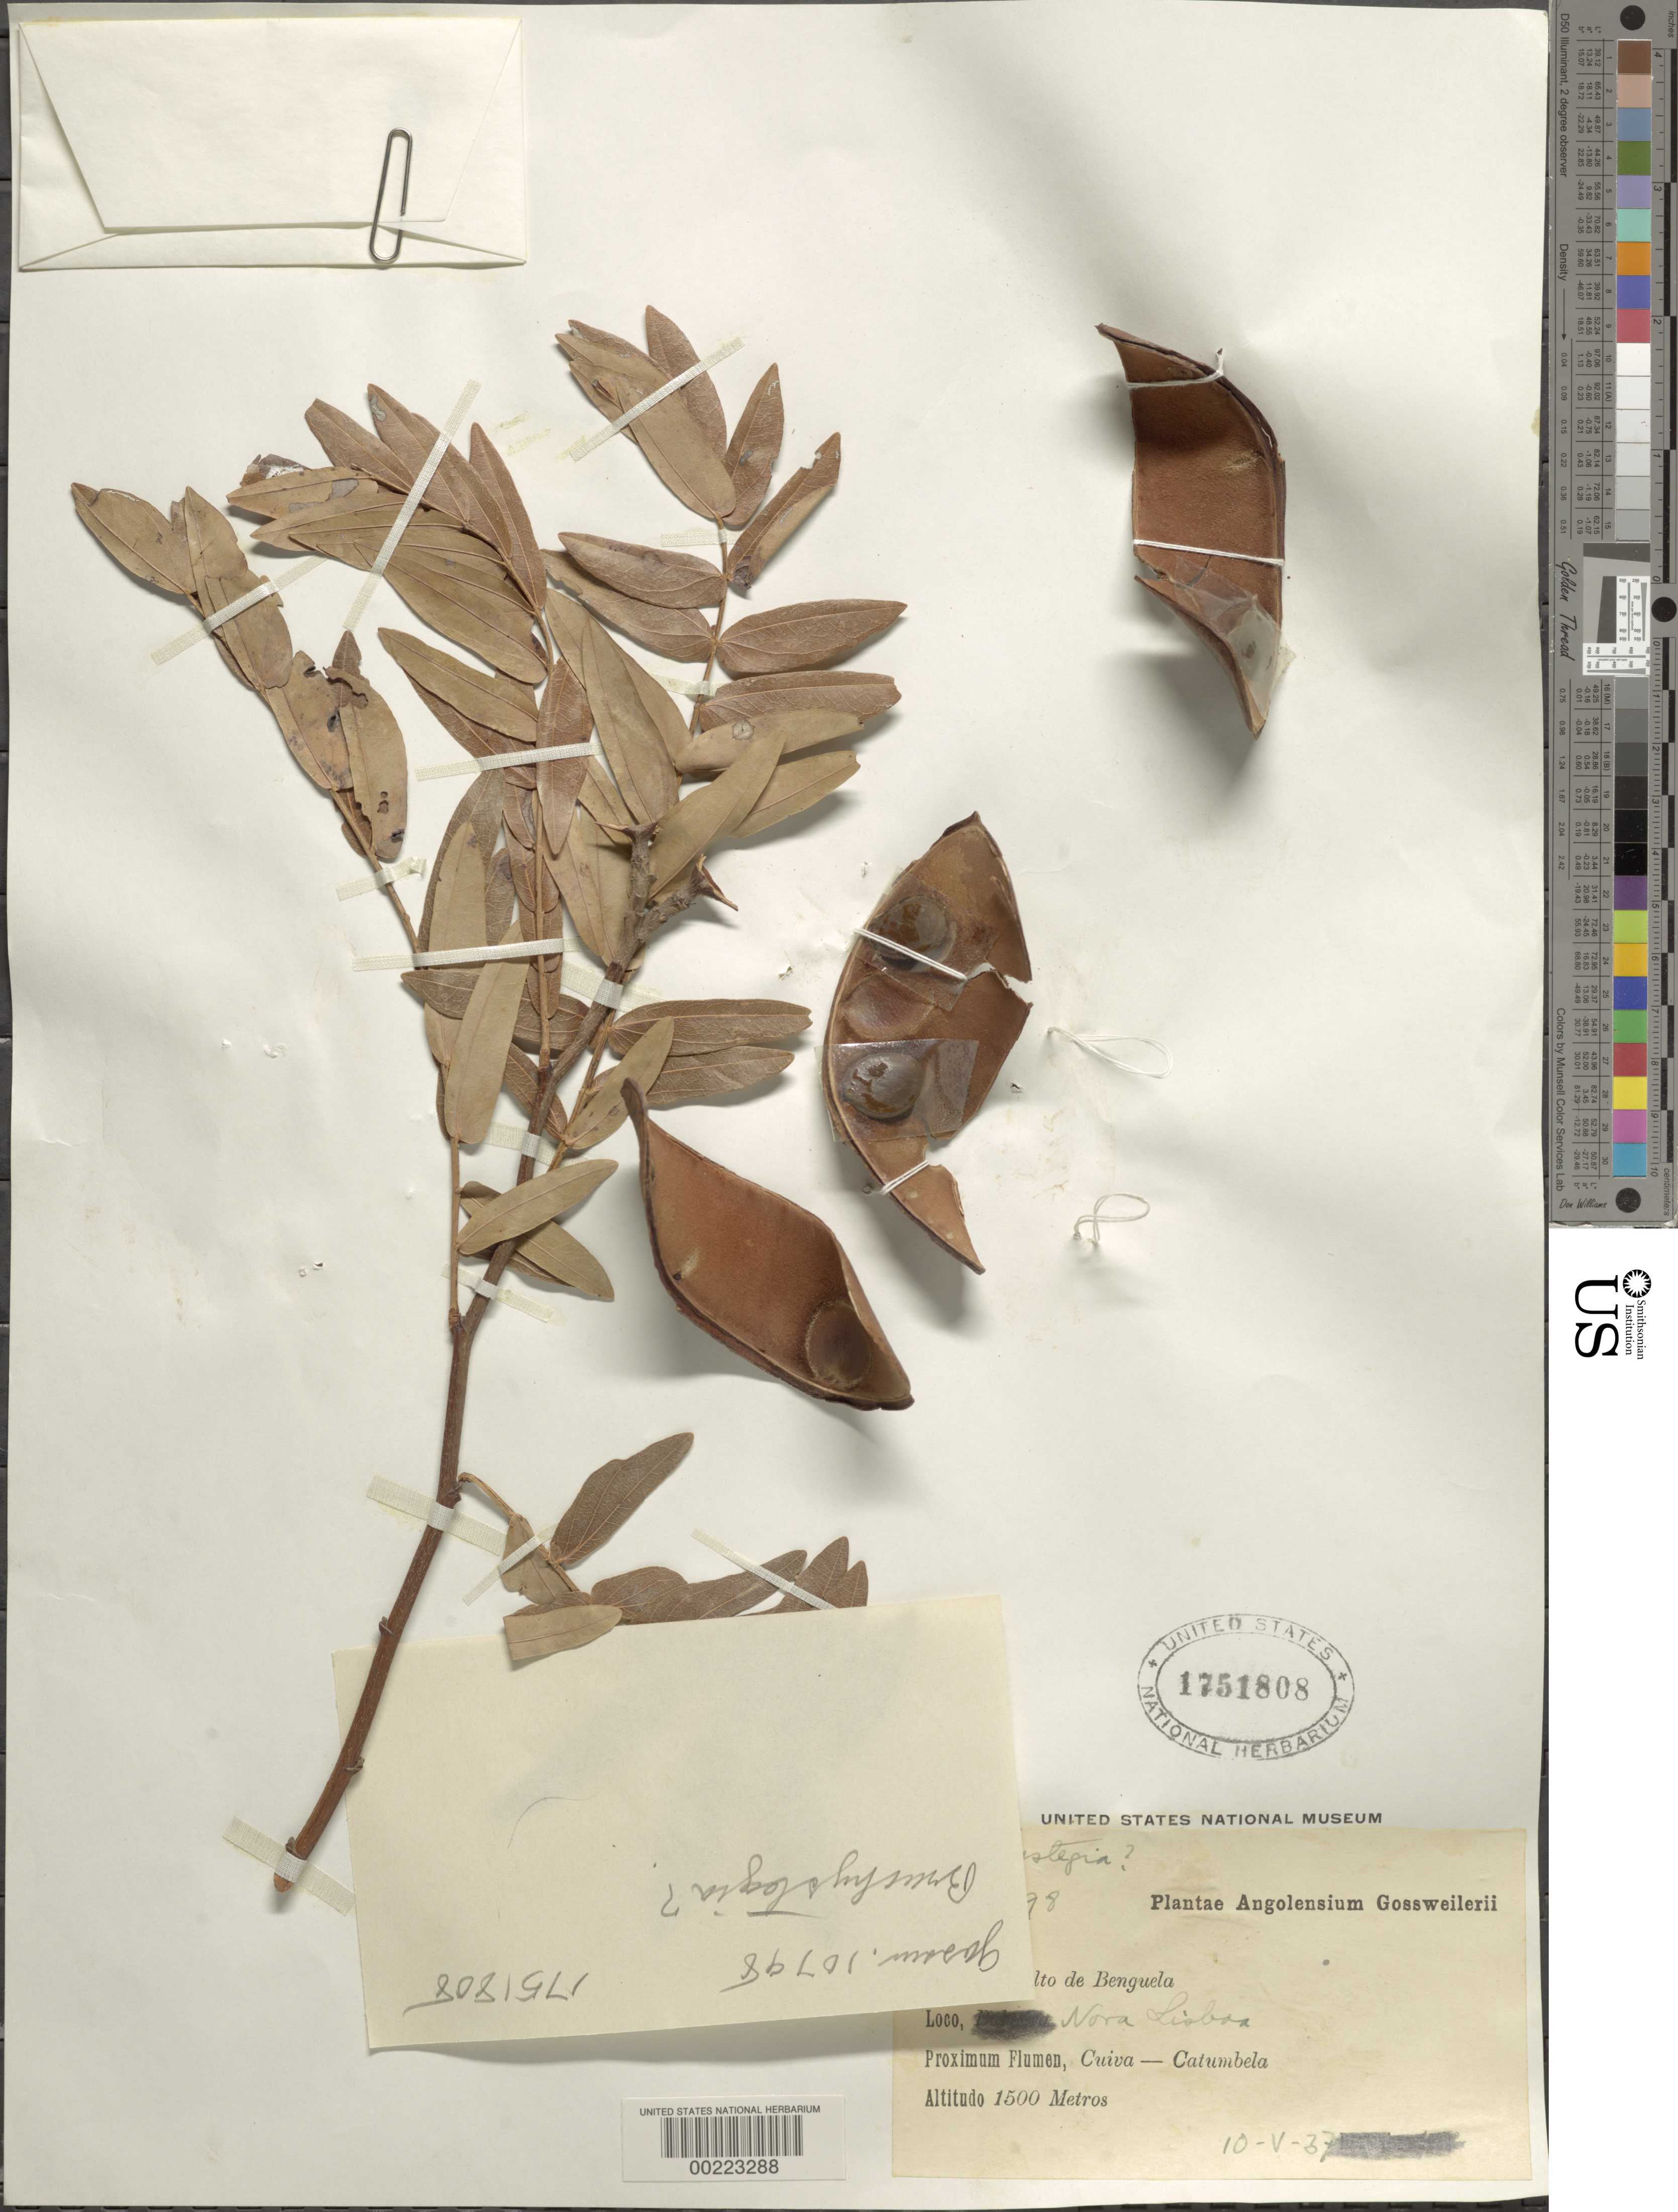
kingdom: Plantae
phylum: Tracheophyta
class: Magnoliopsida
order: Fabales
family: Fabaceae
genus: Brachystegia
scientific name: Brachystegia sp.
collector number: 10798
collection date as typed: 10 May 1937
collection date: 1937-05-10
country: Angola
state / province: Huambo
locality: Nova Lisboa, planalto de Beguela region; near the Cuiva - Catumbela Rivers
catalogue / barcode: US 1751808